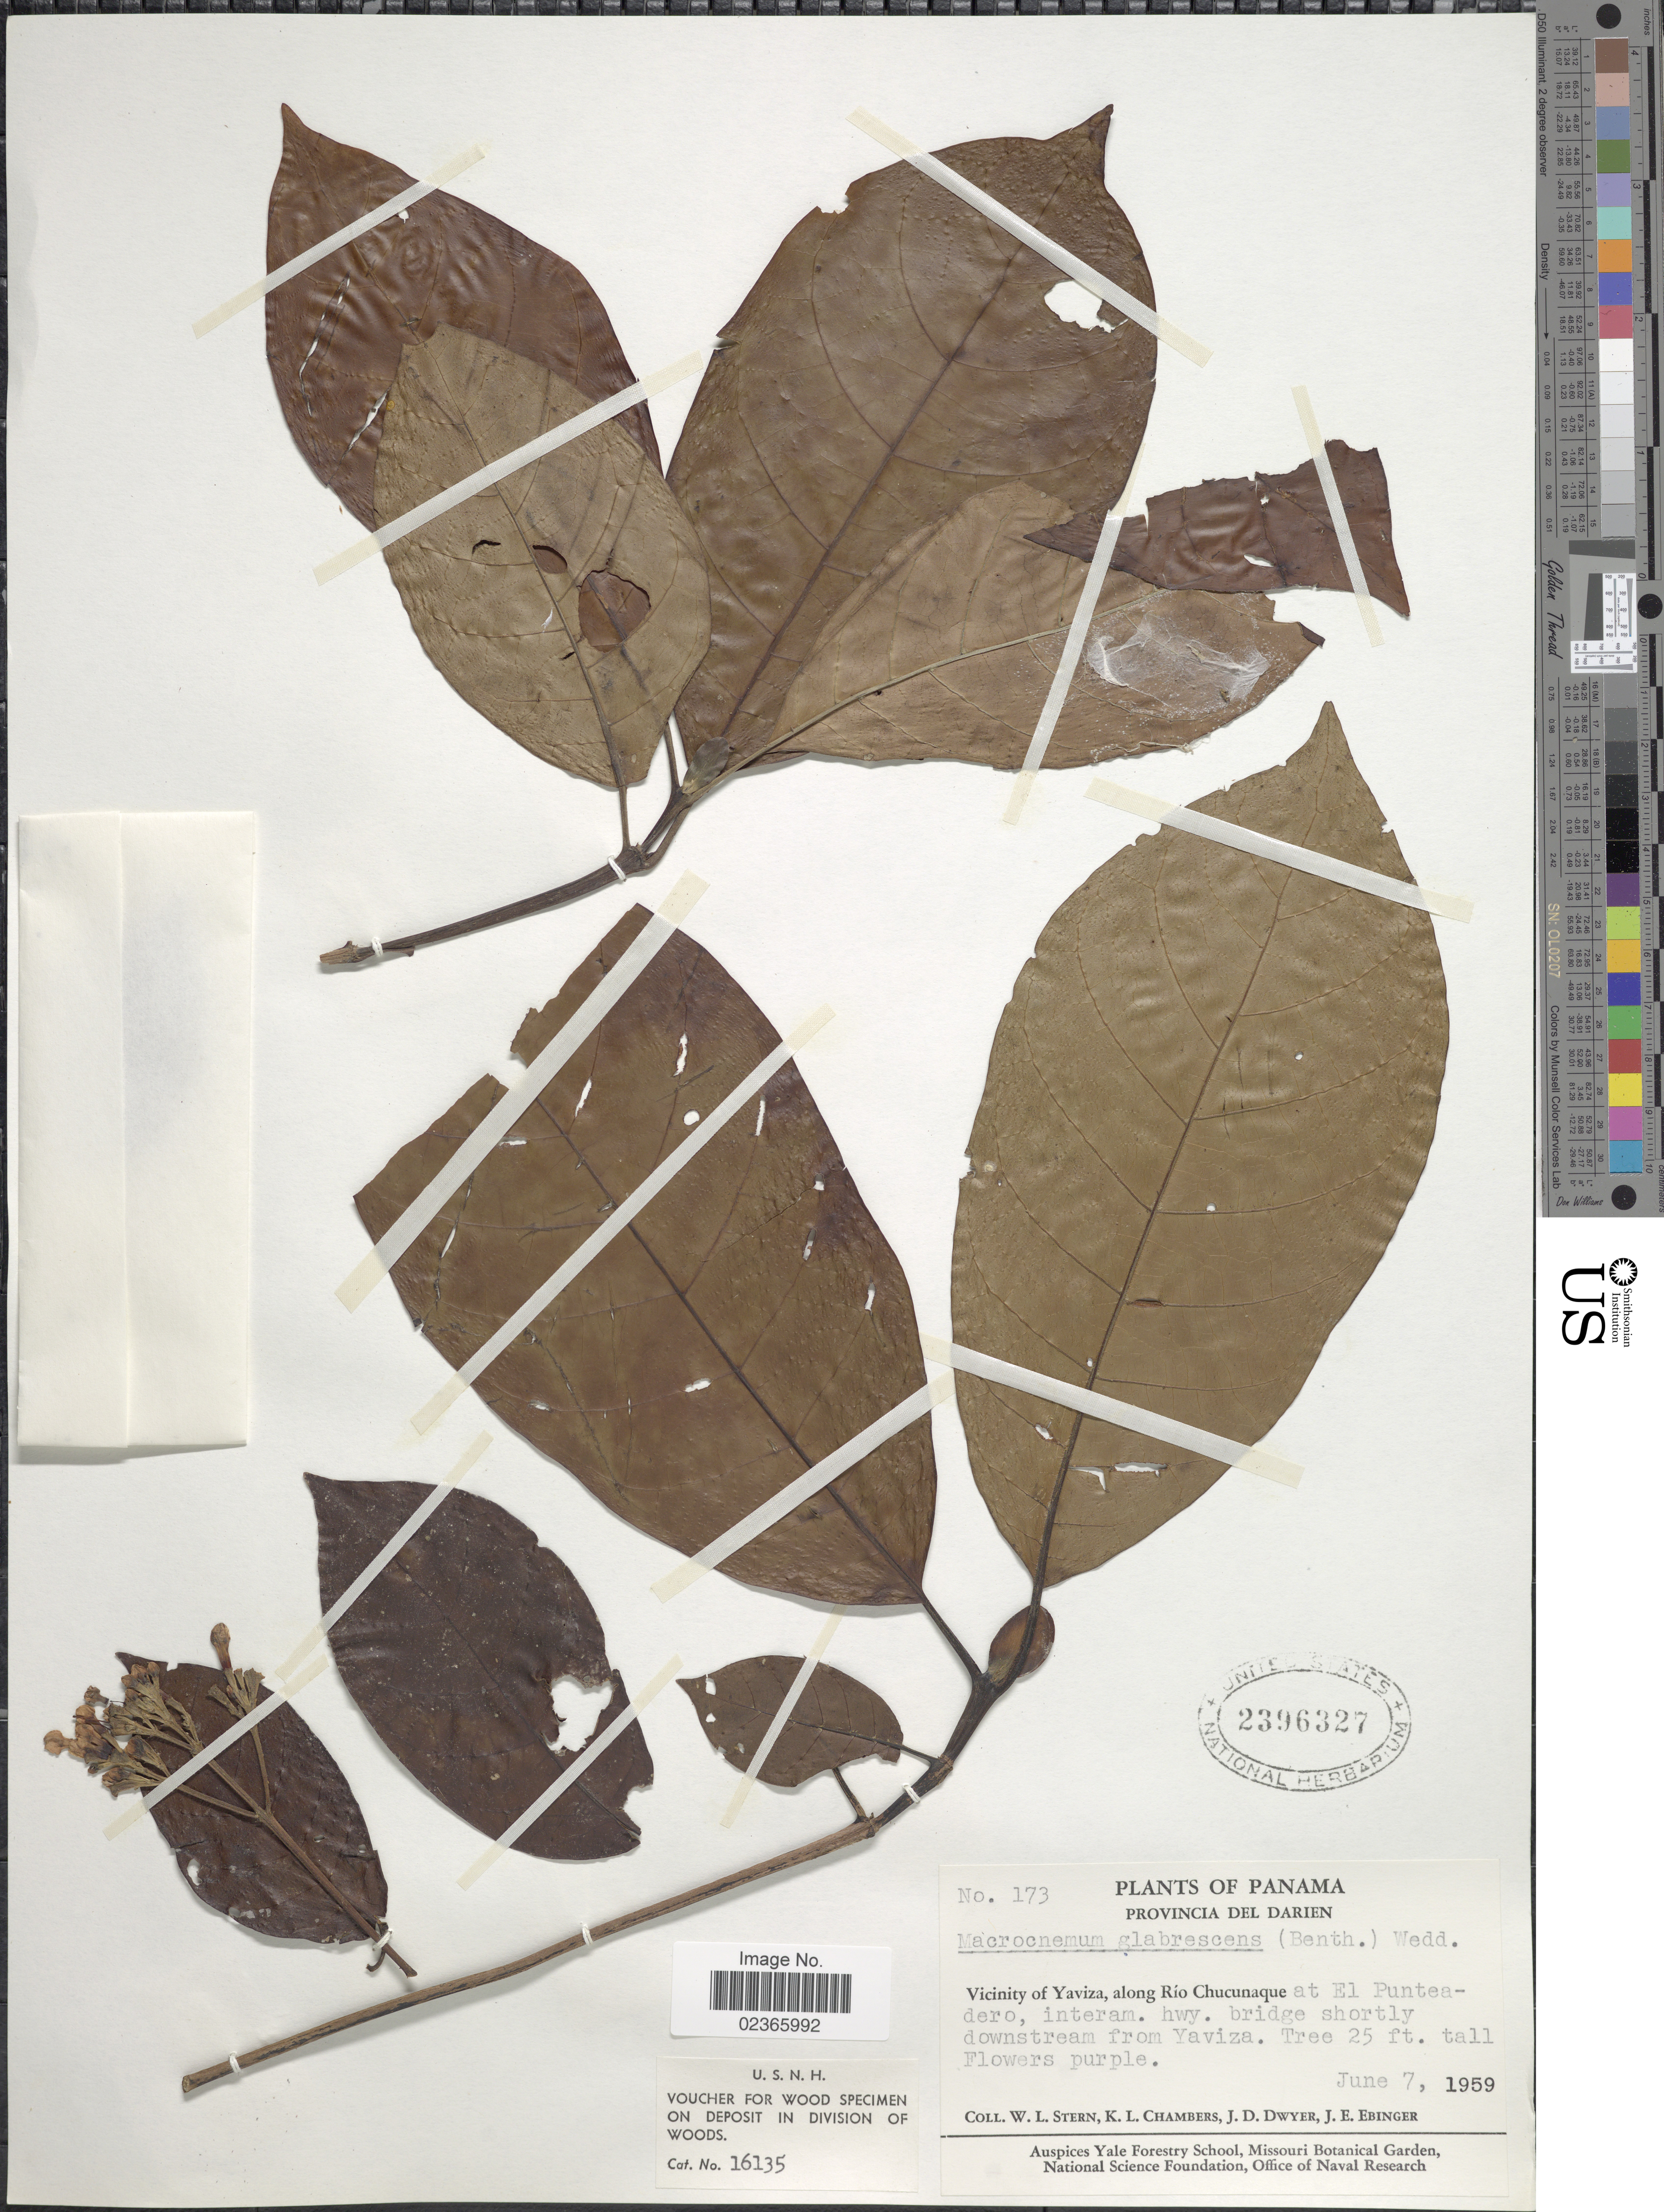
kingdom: Plantae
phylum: Tracheophyta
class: Magnoliopsida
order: Gentianales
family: Rubiaceae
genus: Macrocnemum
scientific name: Macrocnemum glabrescens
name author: (Benth.) Wedd.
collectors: W. L. Stern, K. Chambers, J. D. Dwyer & J. Ebinger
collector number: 173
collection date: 1959-06-07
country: Panama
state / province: Darién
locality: Panama, Provincia del Darien, Vicinity of Yaviza, along Rio Chucunaque at El Punteadero, interam. hwy, bridge shortly downstream from Yaviza.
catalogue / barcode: US 2396327